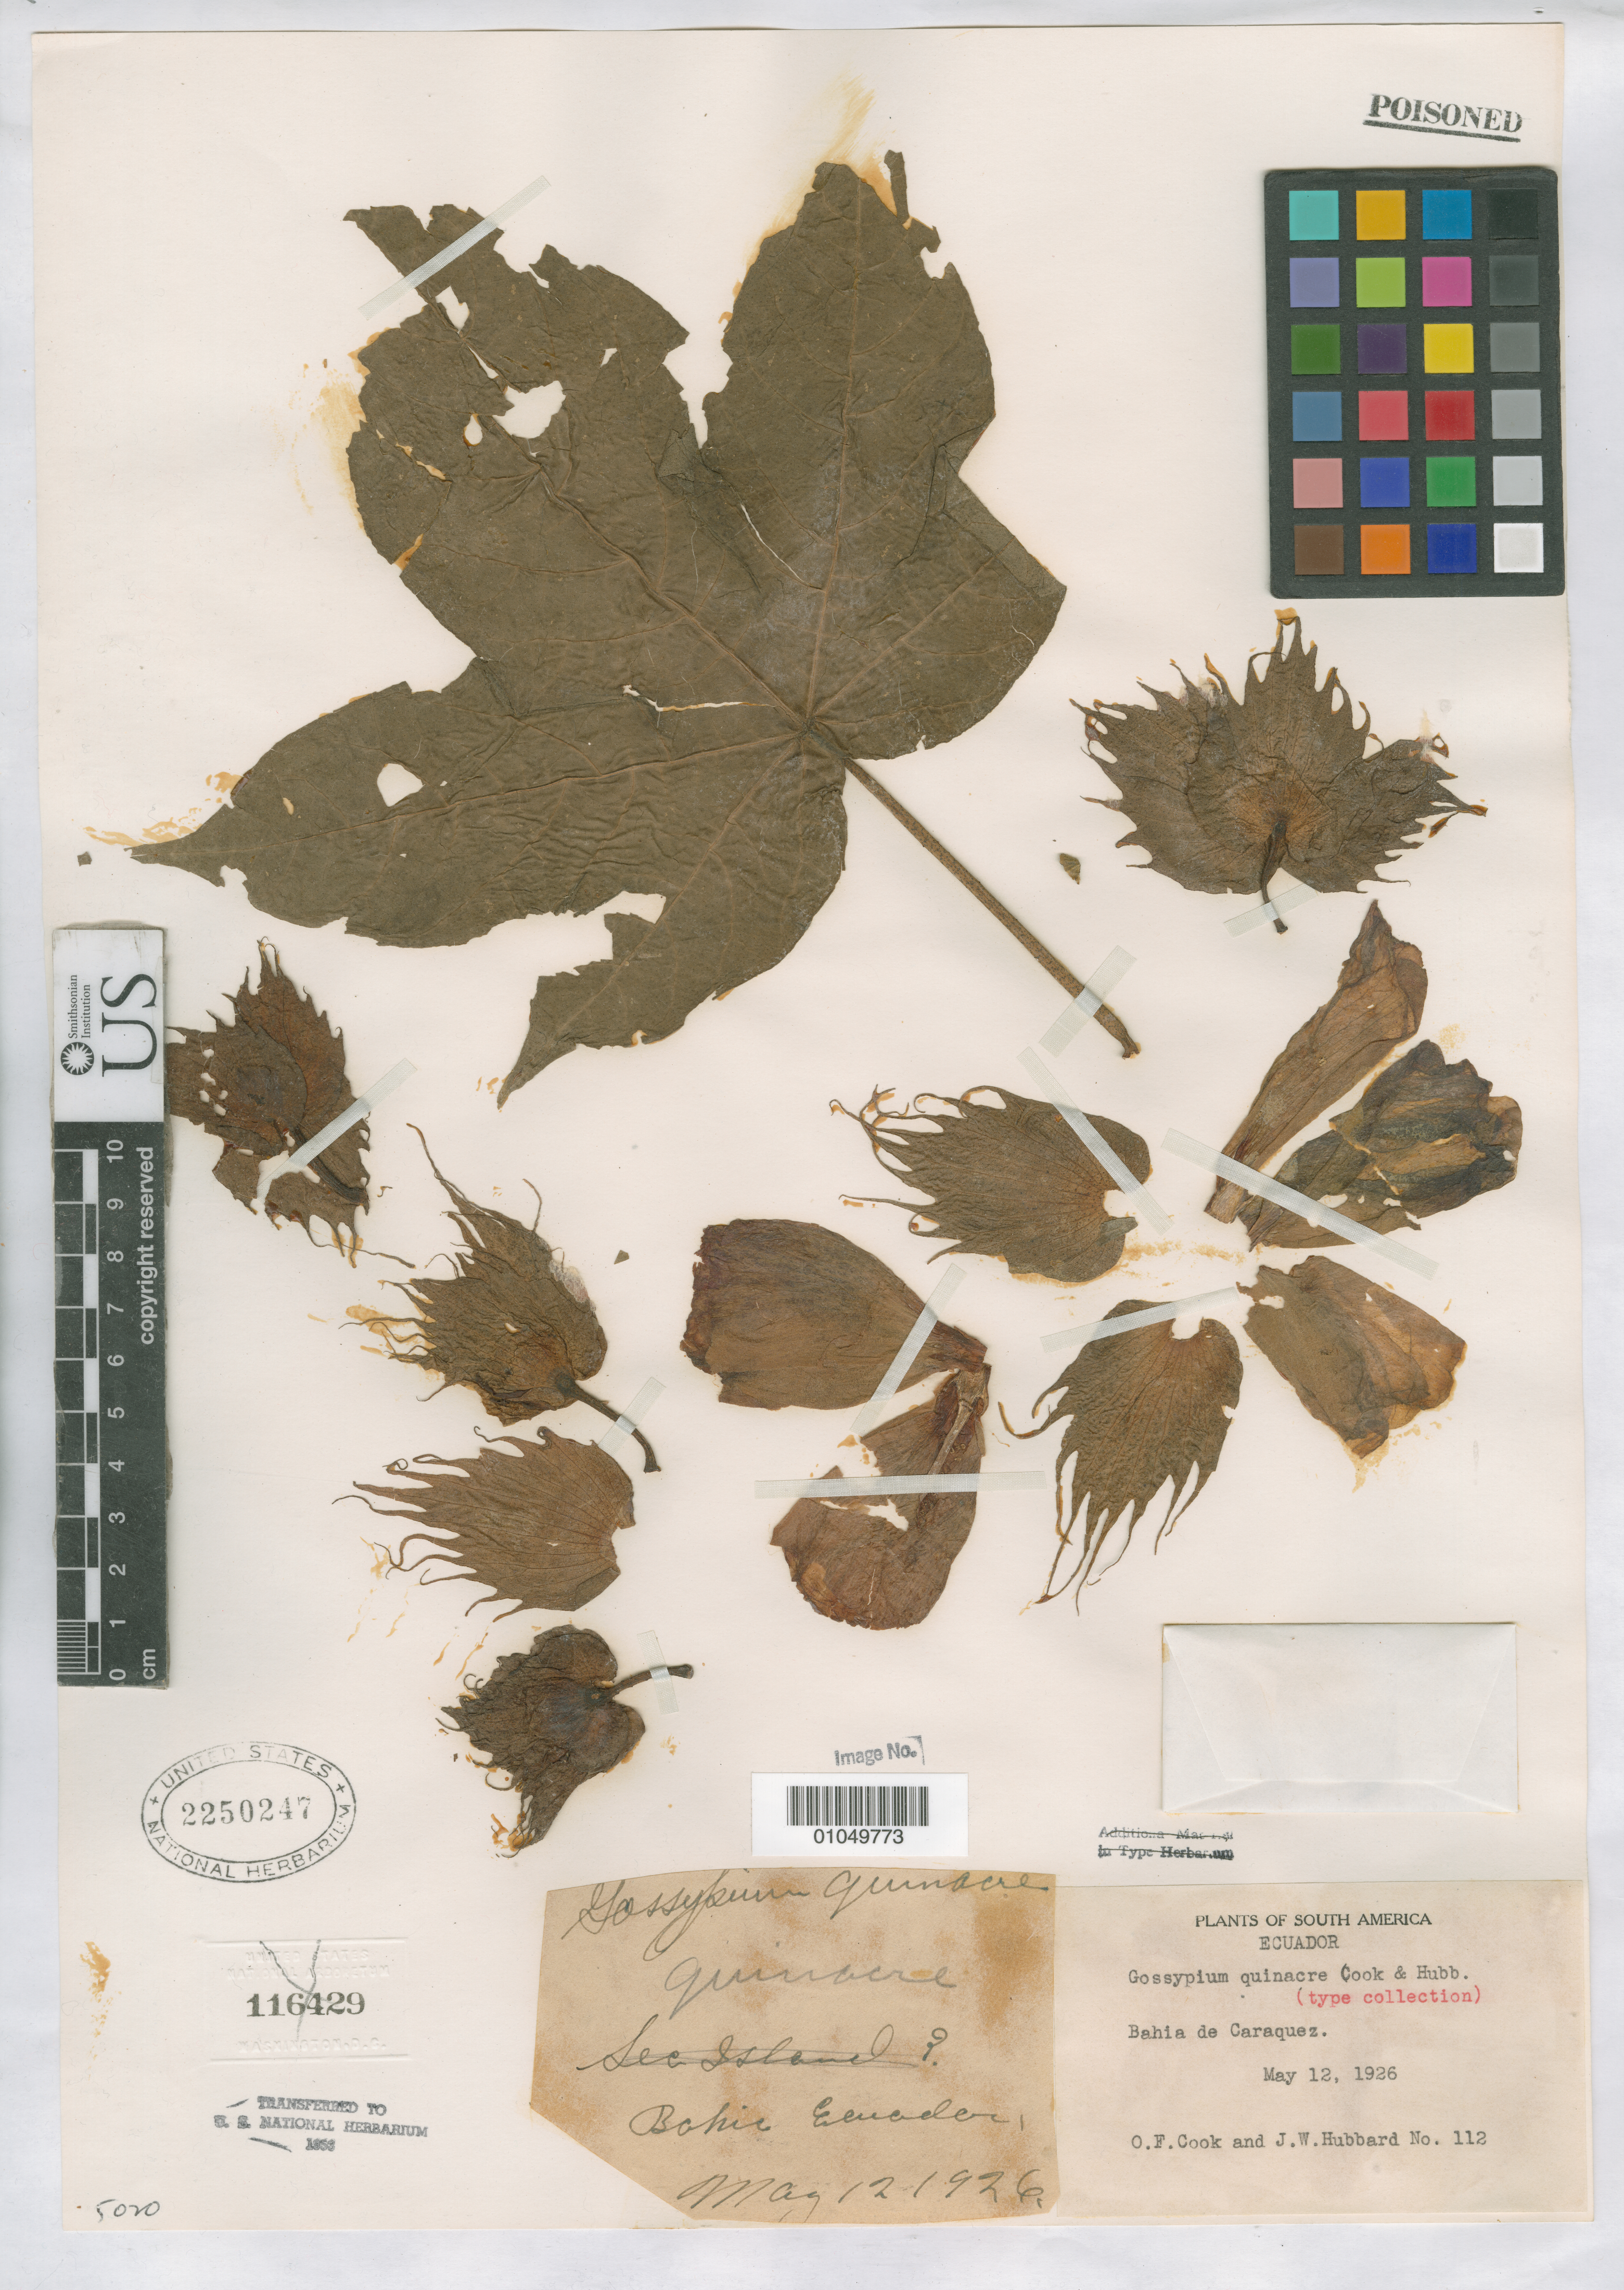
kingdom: Plantae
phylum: Tracheophyta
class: Magnoliopsida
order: Malvales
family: Malvaceae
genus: Gossypium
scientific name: Gossypium quinacre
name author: O.F. Cook & J.W. Hubb.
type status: Isotype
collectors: O. F. Cook & J. W. Hubbard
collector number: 112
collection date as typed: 12 May 1926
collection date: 1926-05-12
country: Ecuador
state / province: Manabí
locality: Bahia de Caraquez.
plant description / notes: Specimen ex U.S. National Arboretum, transferred to U.S. National Herbarium, 1953.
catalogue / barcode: US 2250247